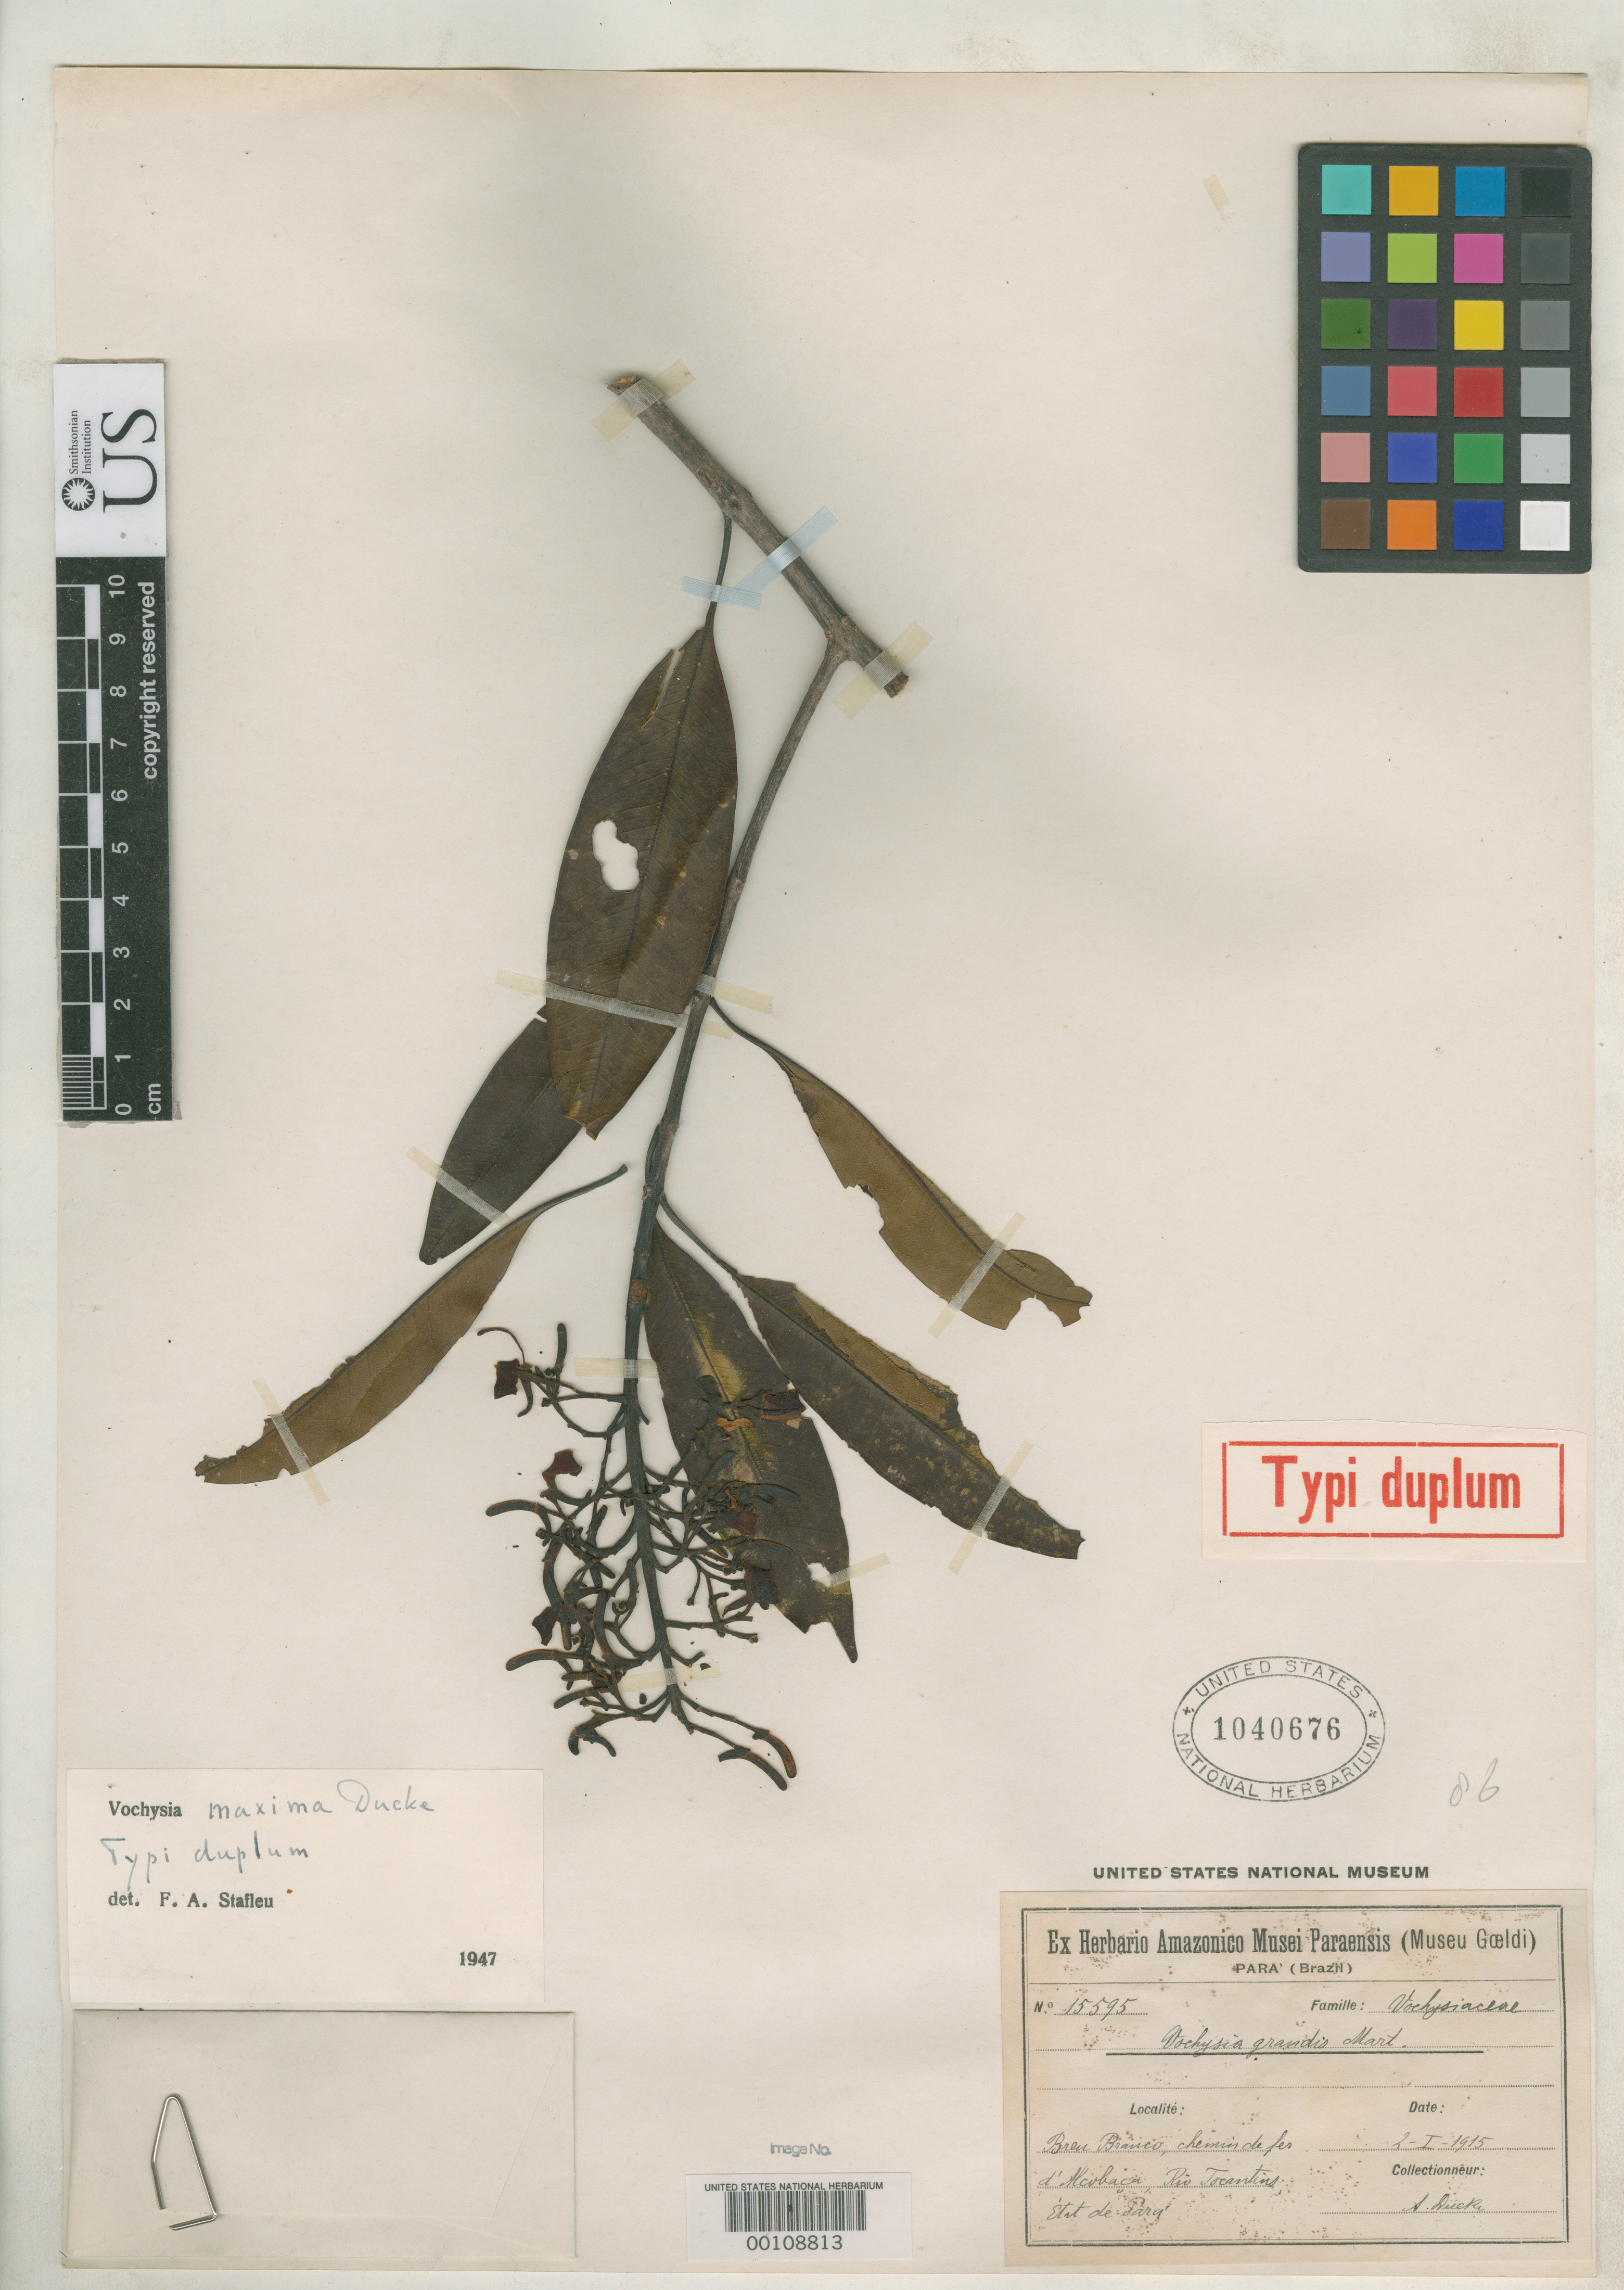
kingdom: Plantae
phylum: Tracheophyta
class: Magnoliopsida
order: Myrtales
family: Vochysiaceae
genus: Vochysia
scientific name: Vochysia maxima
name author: Ducke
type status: Syntype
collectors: A. Ducke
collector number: Herb. Mus. Paraensis 15595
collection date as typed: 02 Jan 1915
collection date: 1915-01-02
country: Brazil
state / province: Pará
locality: Tocantins near Breu Branco.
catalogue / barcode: US 1040676